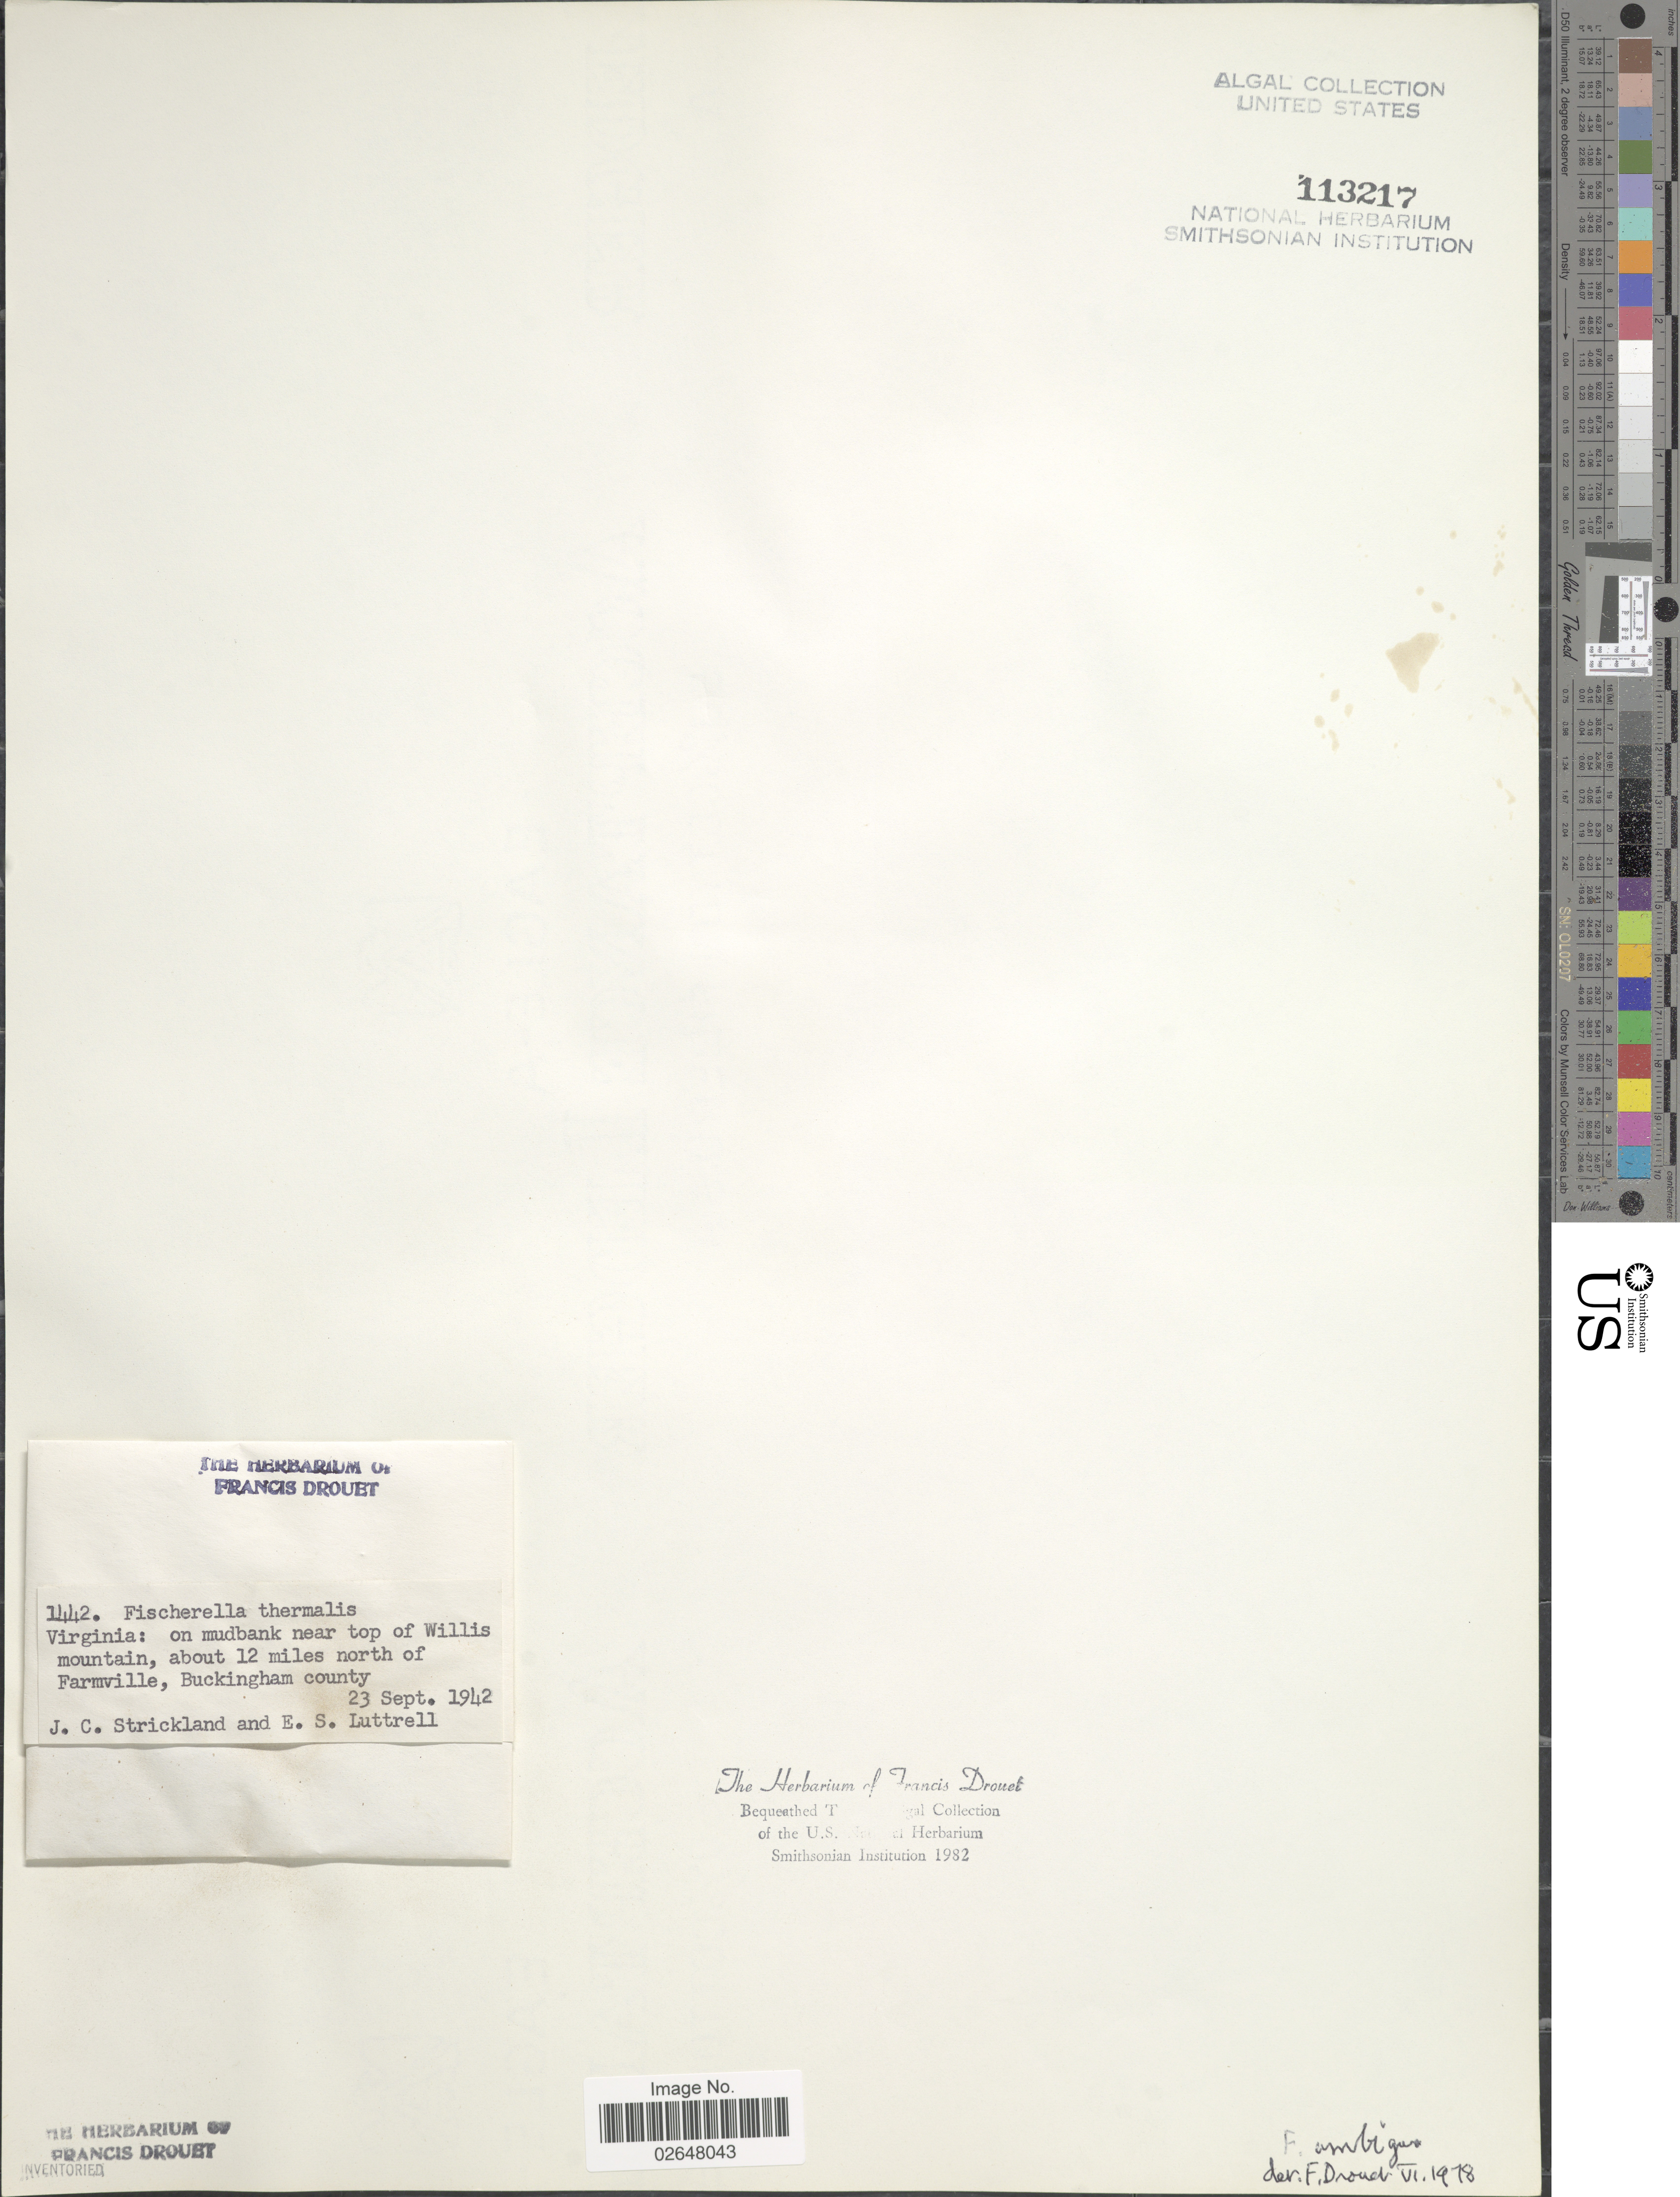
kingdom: Bacteria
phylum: Cyanobacteria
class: Cyanobacteriia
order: Cyanobacteriales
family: Stigonemataceae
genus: Stigonema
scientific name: Stigonema muscicola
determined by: Drouet, F. E.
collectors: E. Luttrell & J. Strickland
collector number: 1442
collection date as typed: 08 Sep 1942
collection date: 1942-09-08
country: United States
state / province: Virginia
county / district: Buckingham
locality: Willis Mountain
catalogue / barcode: US 113217